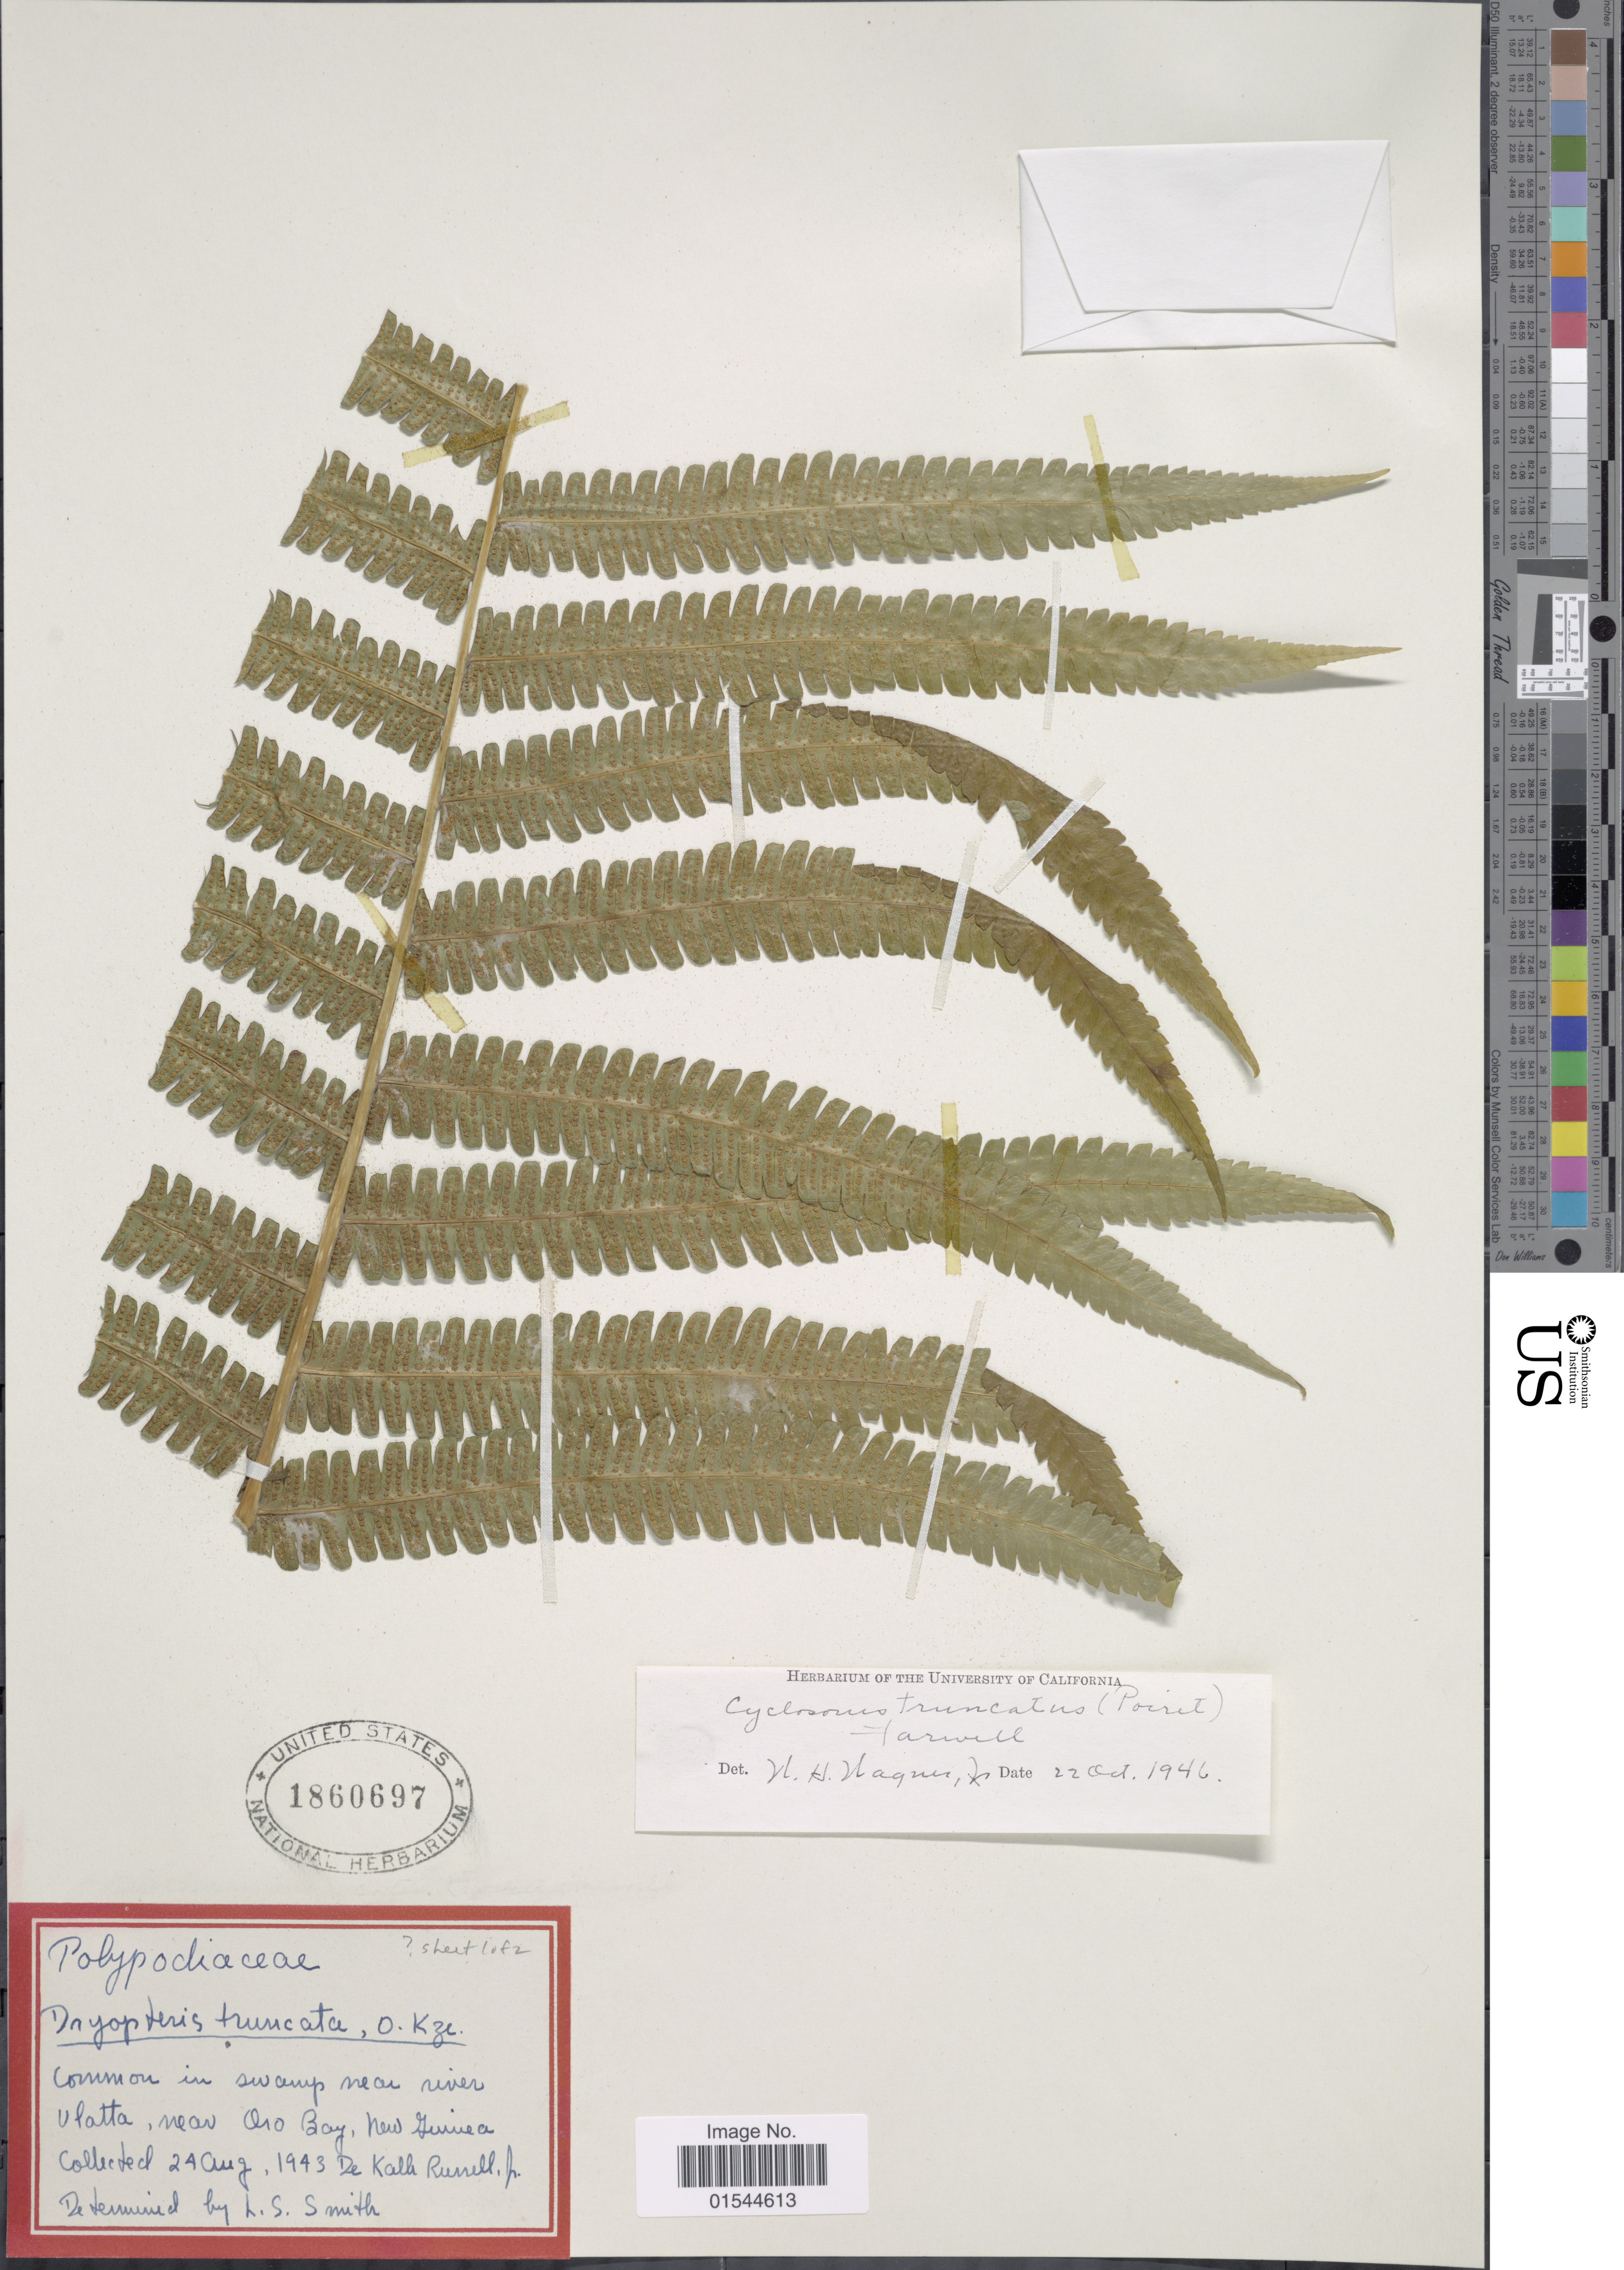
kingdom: Plantae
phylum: Tracheophyta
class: Polypodiopsida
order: Polypodiales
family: Thelypteridaceae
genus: Pneumatopteris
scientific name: Pneumatopteris truncata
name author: (Poir.) Holttum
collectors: D. K. Russell Jr.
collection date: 1943-08-24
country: Papua New Guinea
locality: In swamp near river Vlatta, near Oro Bay, New Guinea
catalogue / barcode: US 1860697